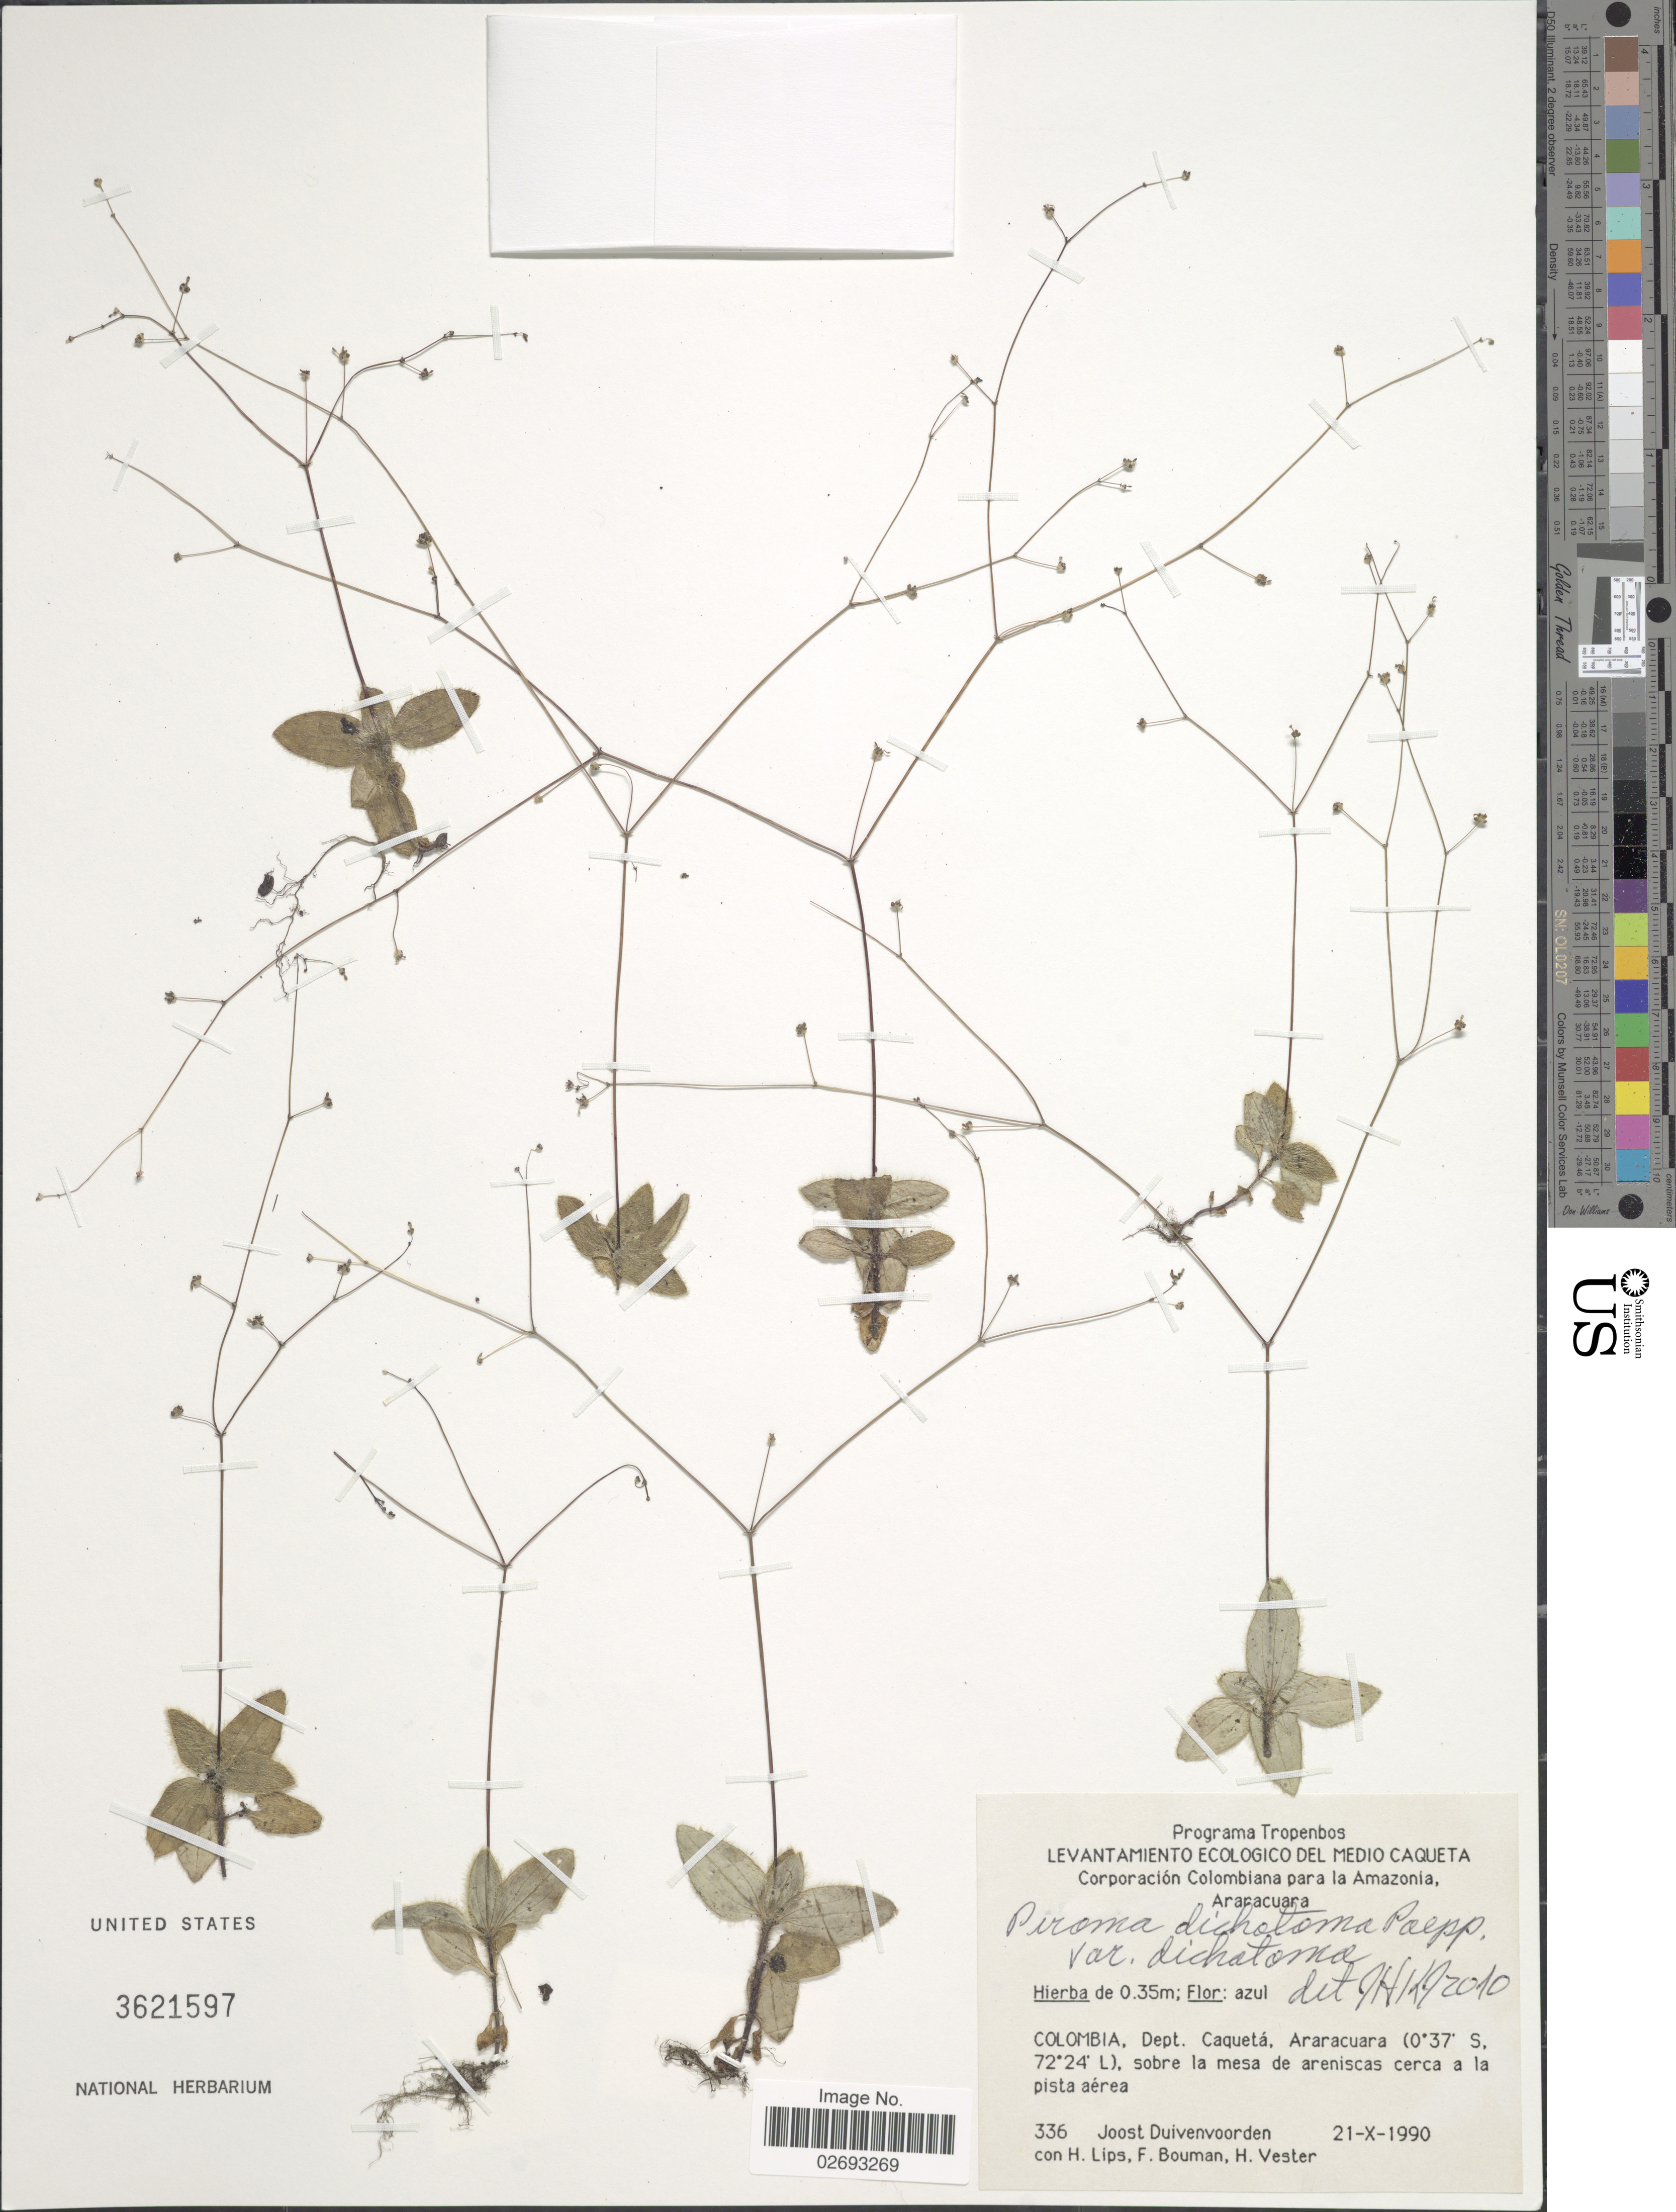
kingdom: Plantae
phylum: Tracheophyta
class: Magnoliopsida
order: Gentianales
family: Rubiaceae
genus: Perama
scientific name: Perama dichotoma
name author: Poepp.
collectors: J. Duivenvoorden, H. Lips, F. Bouman & H. Vester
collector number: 336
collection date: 1990-10-21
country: Colombia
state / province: Caquetá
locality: Araracuara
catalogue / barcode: US 3621597